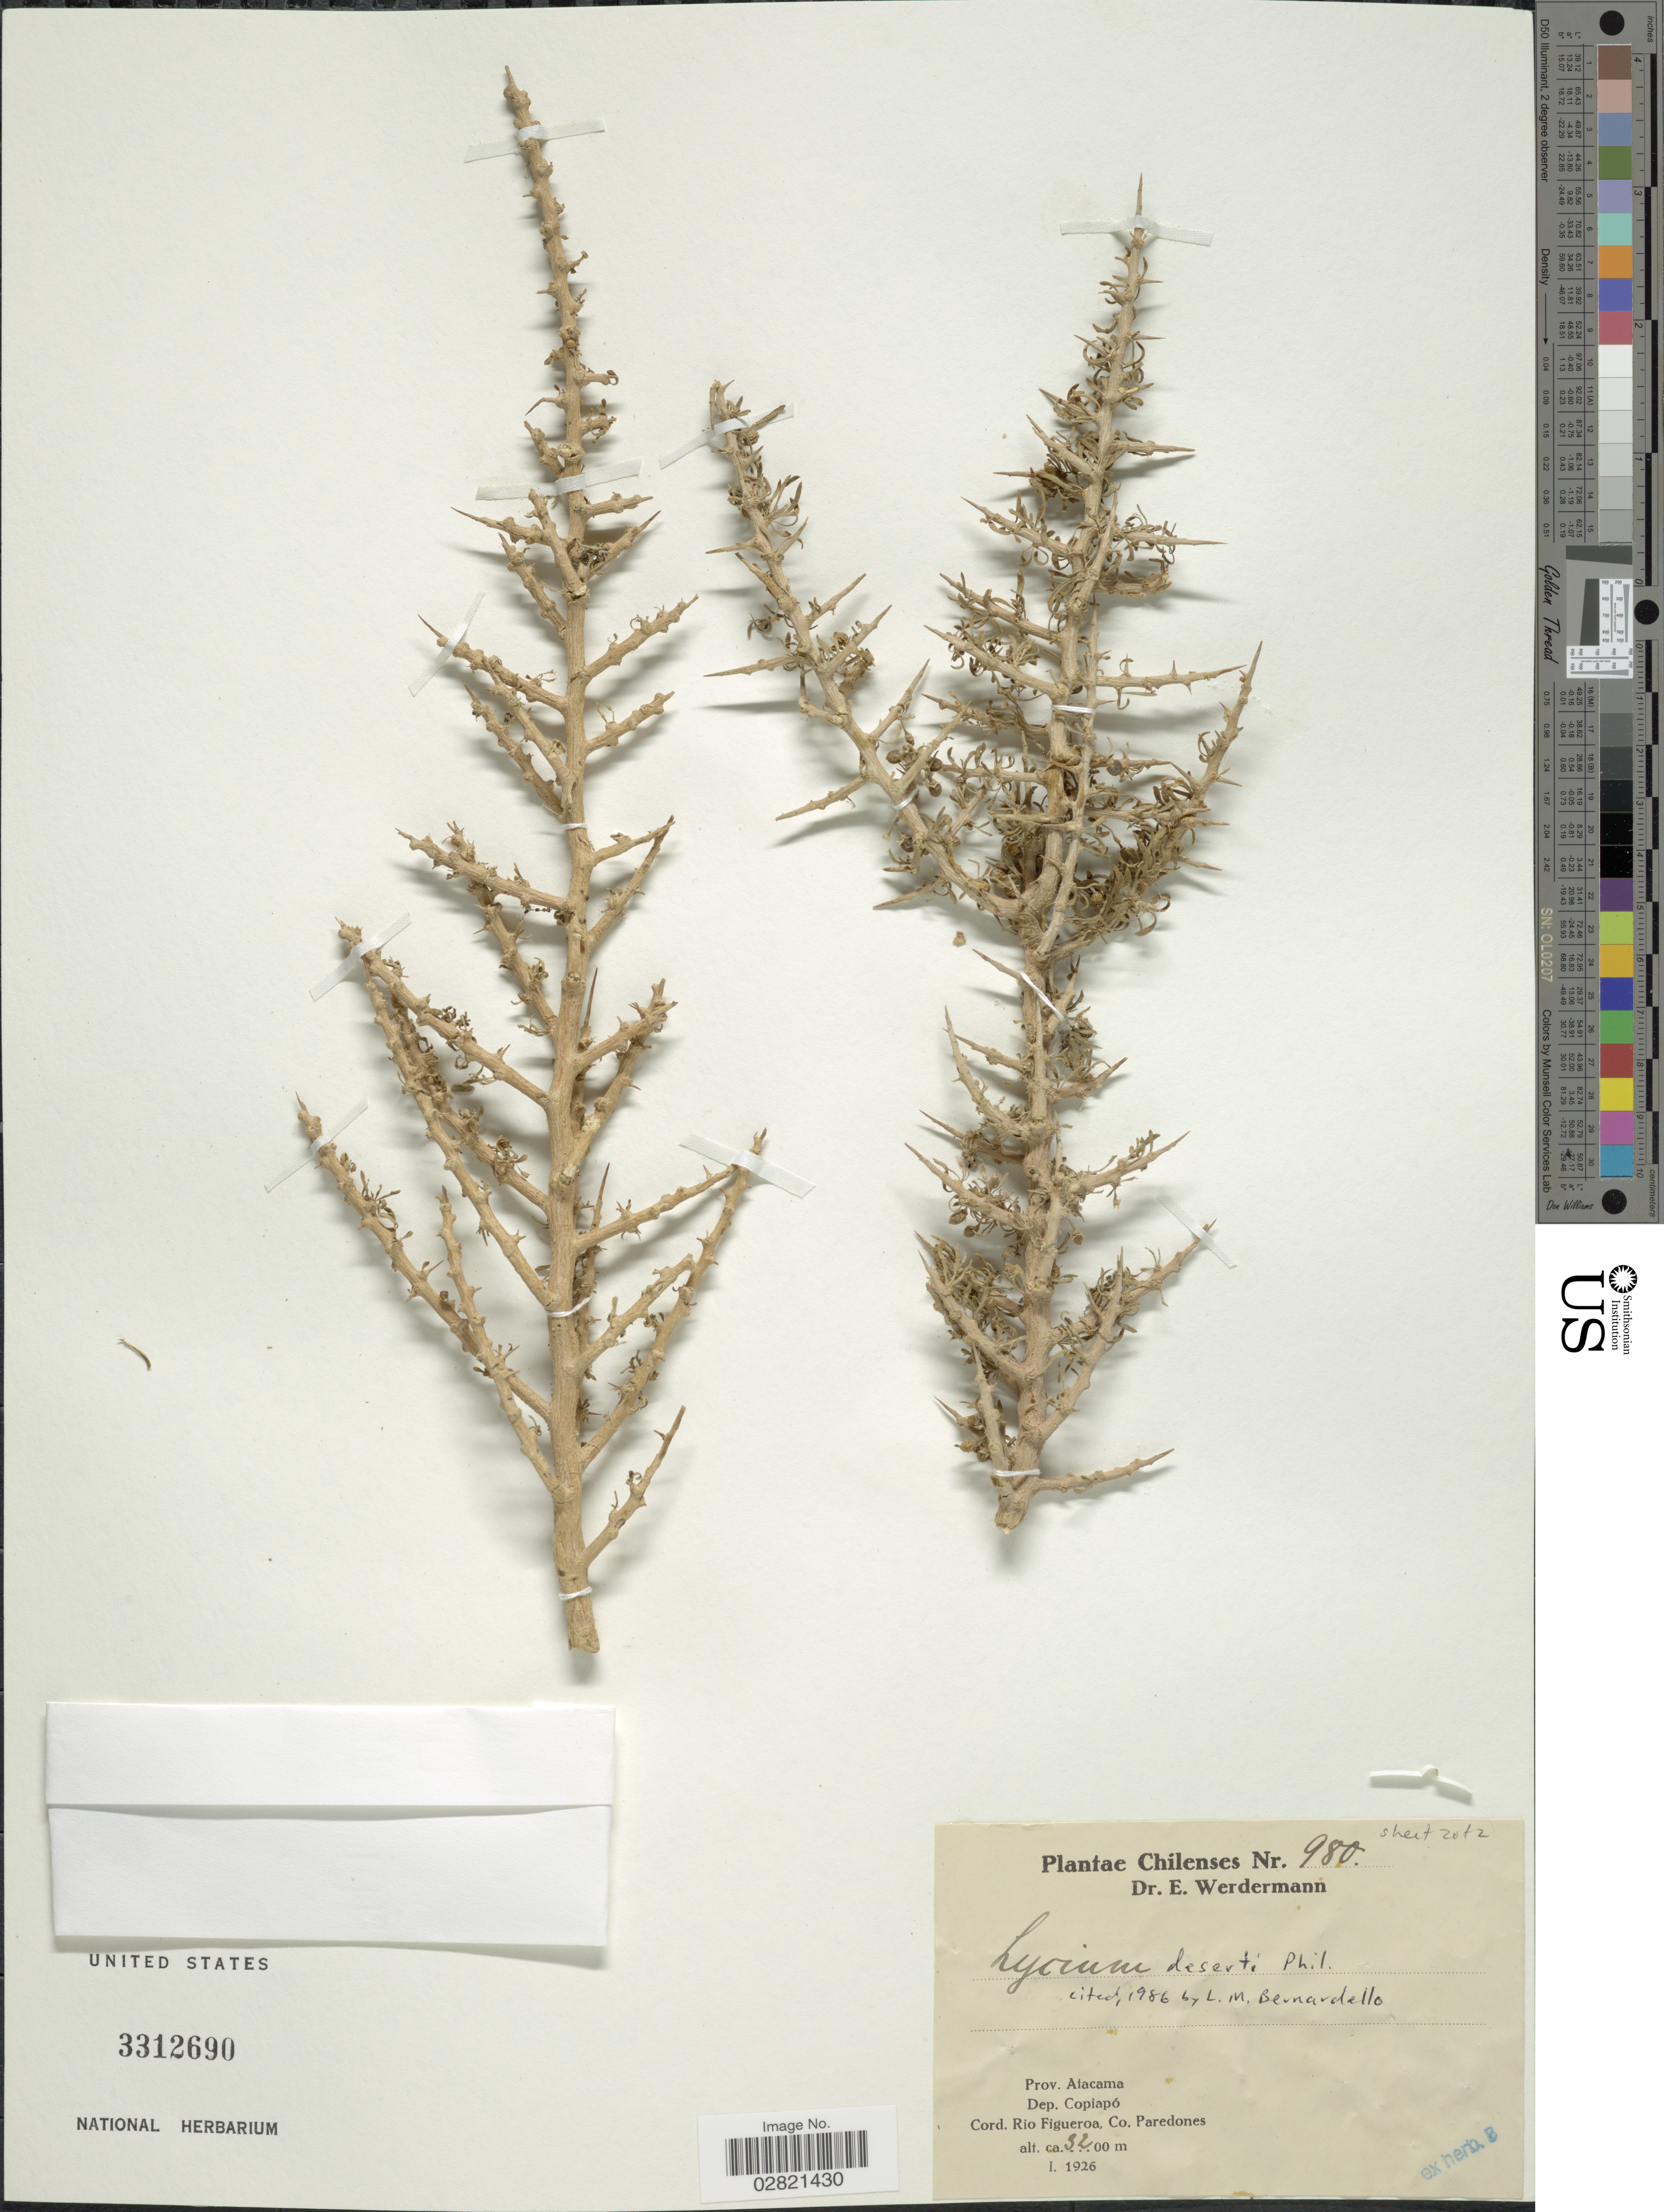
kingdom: Plantae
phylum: Tracheophyta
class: Magnoliopsida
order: Solanales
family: Solanaceae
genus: Lycium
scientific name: Lycium deserti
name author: Phil.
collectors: E. Werdermann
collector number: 980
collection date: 1926-01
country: Chile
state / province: Atacama (III)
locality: Prov. Atacama. Dep. Copiapó. Cord. Rio Figueroa, Co. Paredones.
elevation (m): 3200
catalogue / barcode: US 3312690